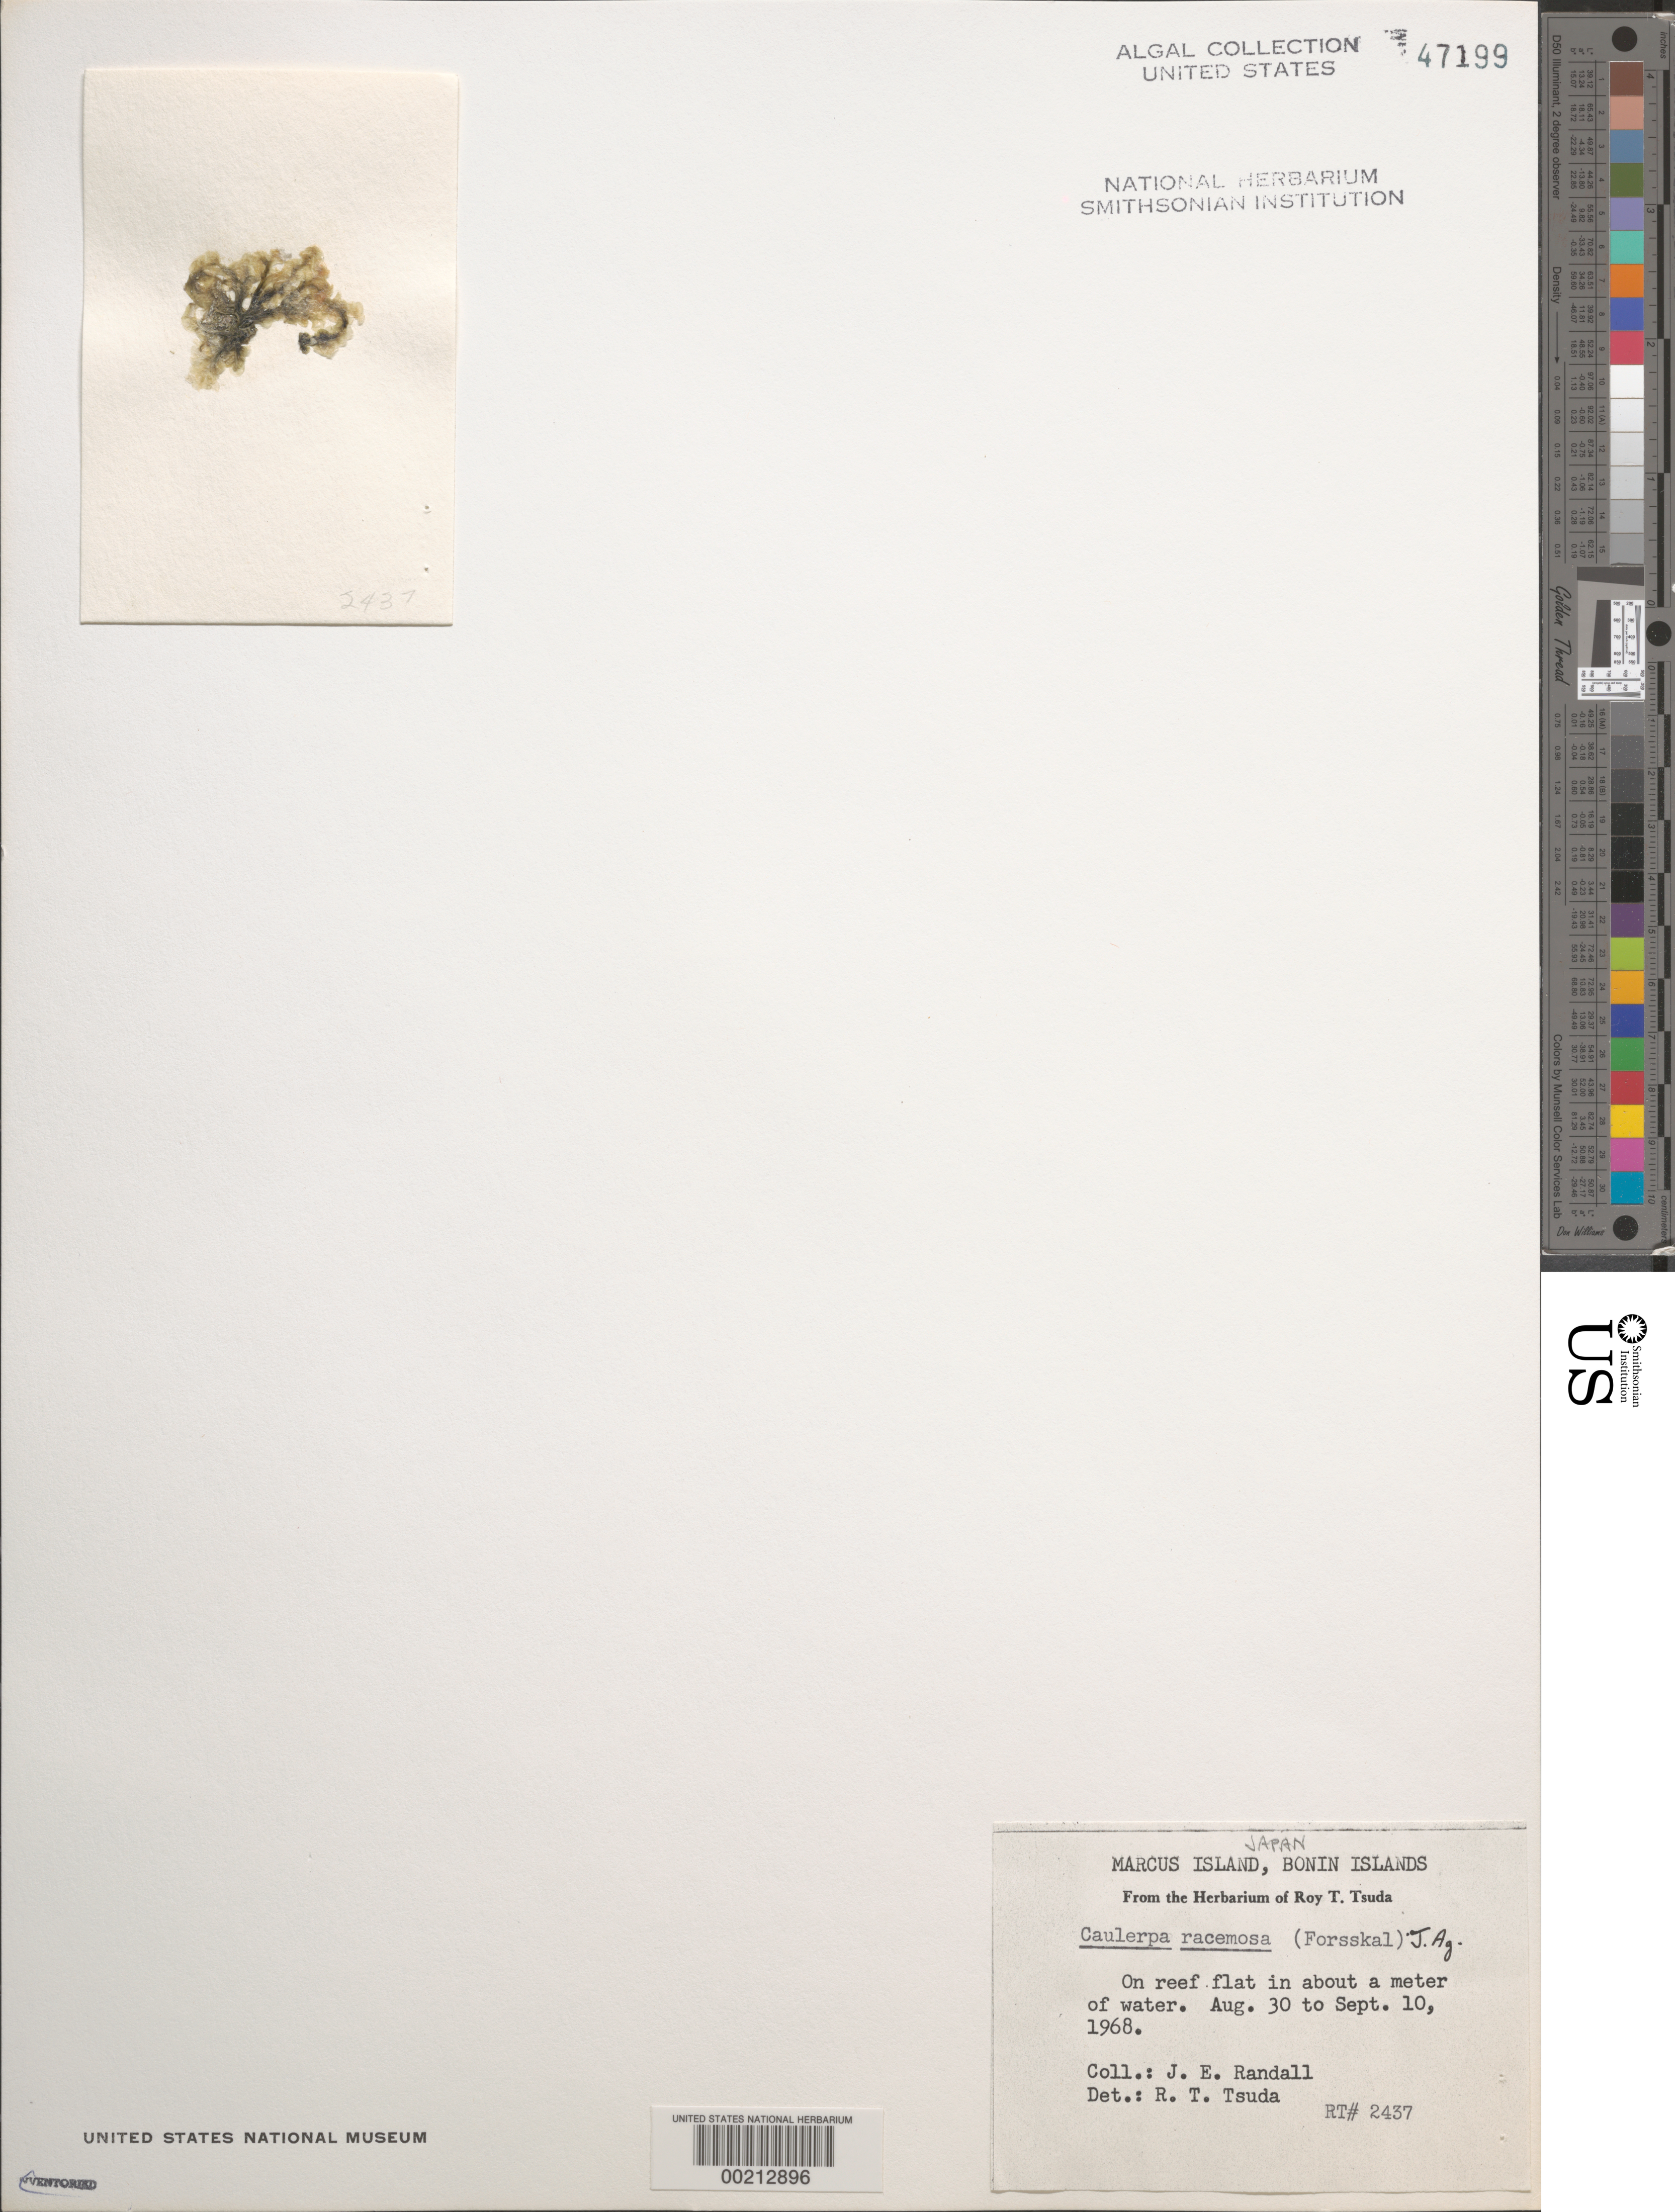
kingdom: Plantae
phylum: Chlorophyta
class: Ulvophyceae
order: Bryopsidales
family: Caulerpaceae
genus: Caulerpa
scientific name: Caulerpa racemosa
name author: (Forssk.) J. Agardh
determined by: Tsuda, R. T.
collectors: J. Randall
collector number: Rt 2437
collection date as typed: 30 Aug 1968 TO 10 Sep 1968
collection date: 1968-08-30/1968-09-10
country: Japan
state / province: Tokyo, Federal City of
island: Marcus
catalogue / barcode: US 47199